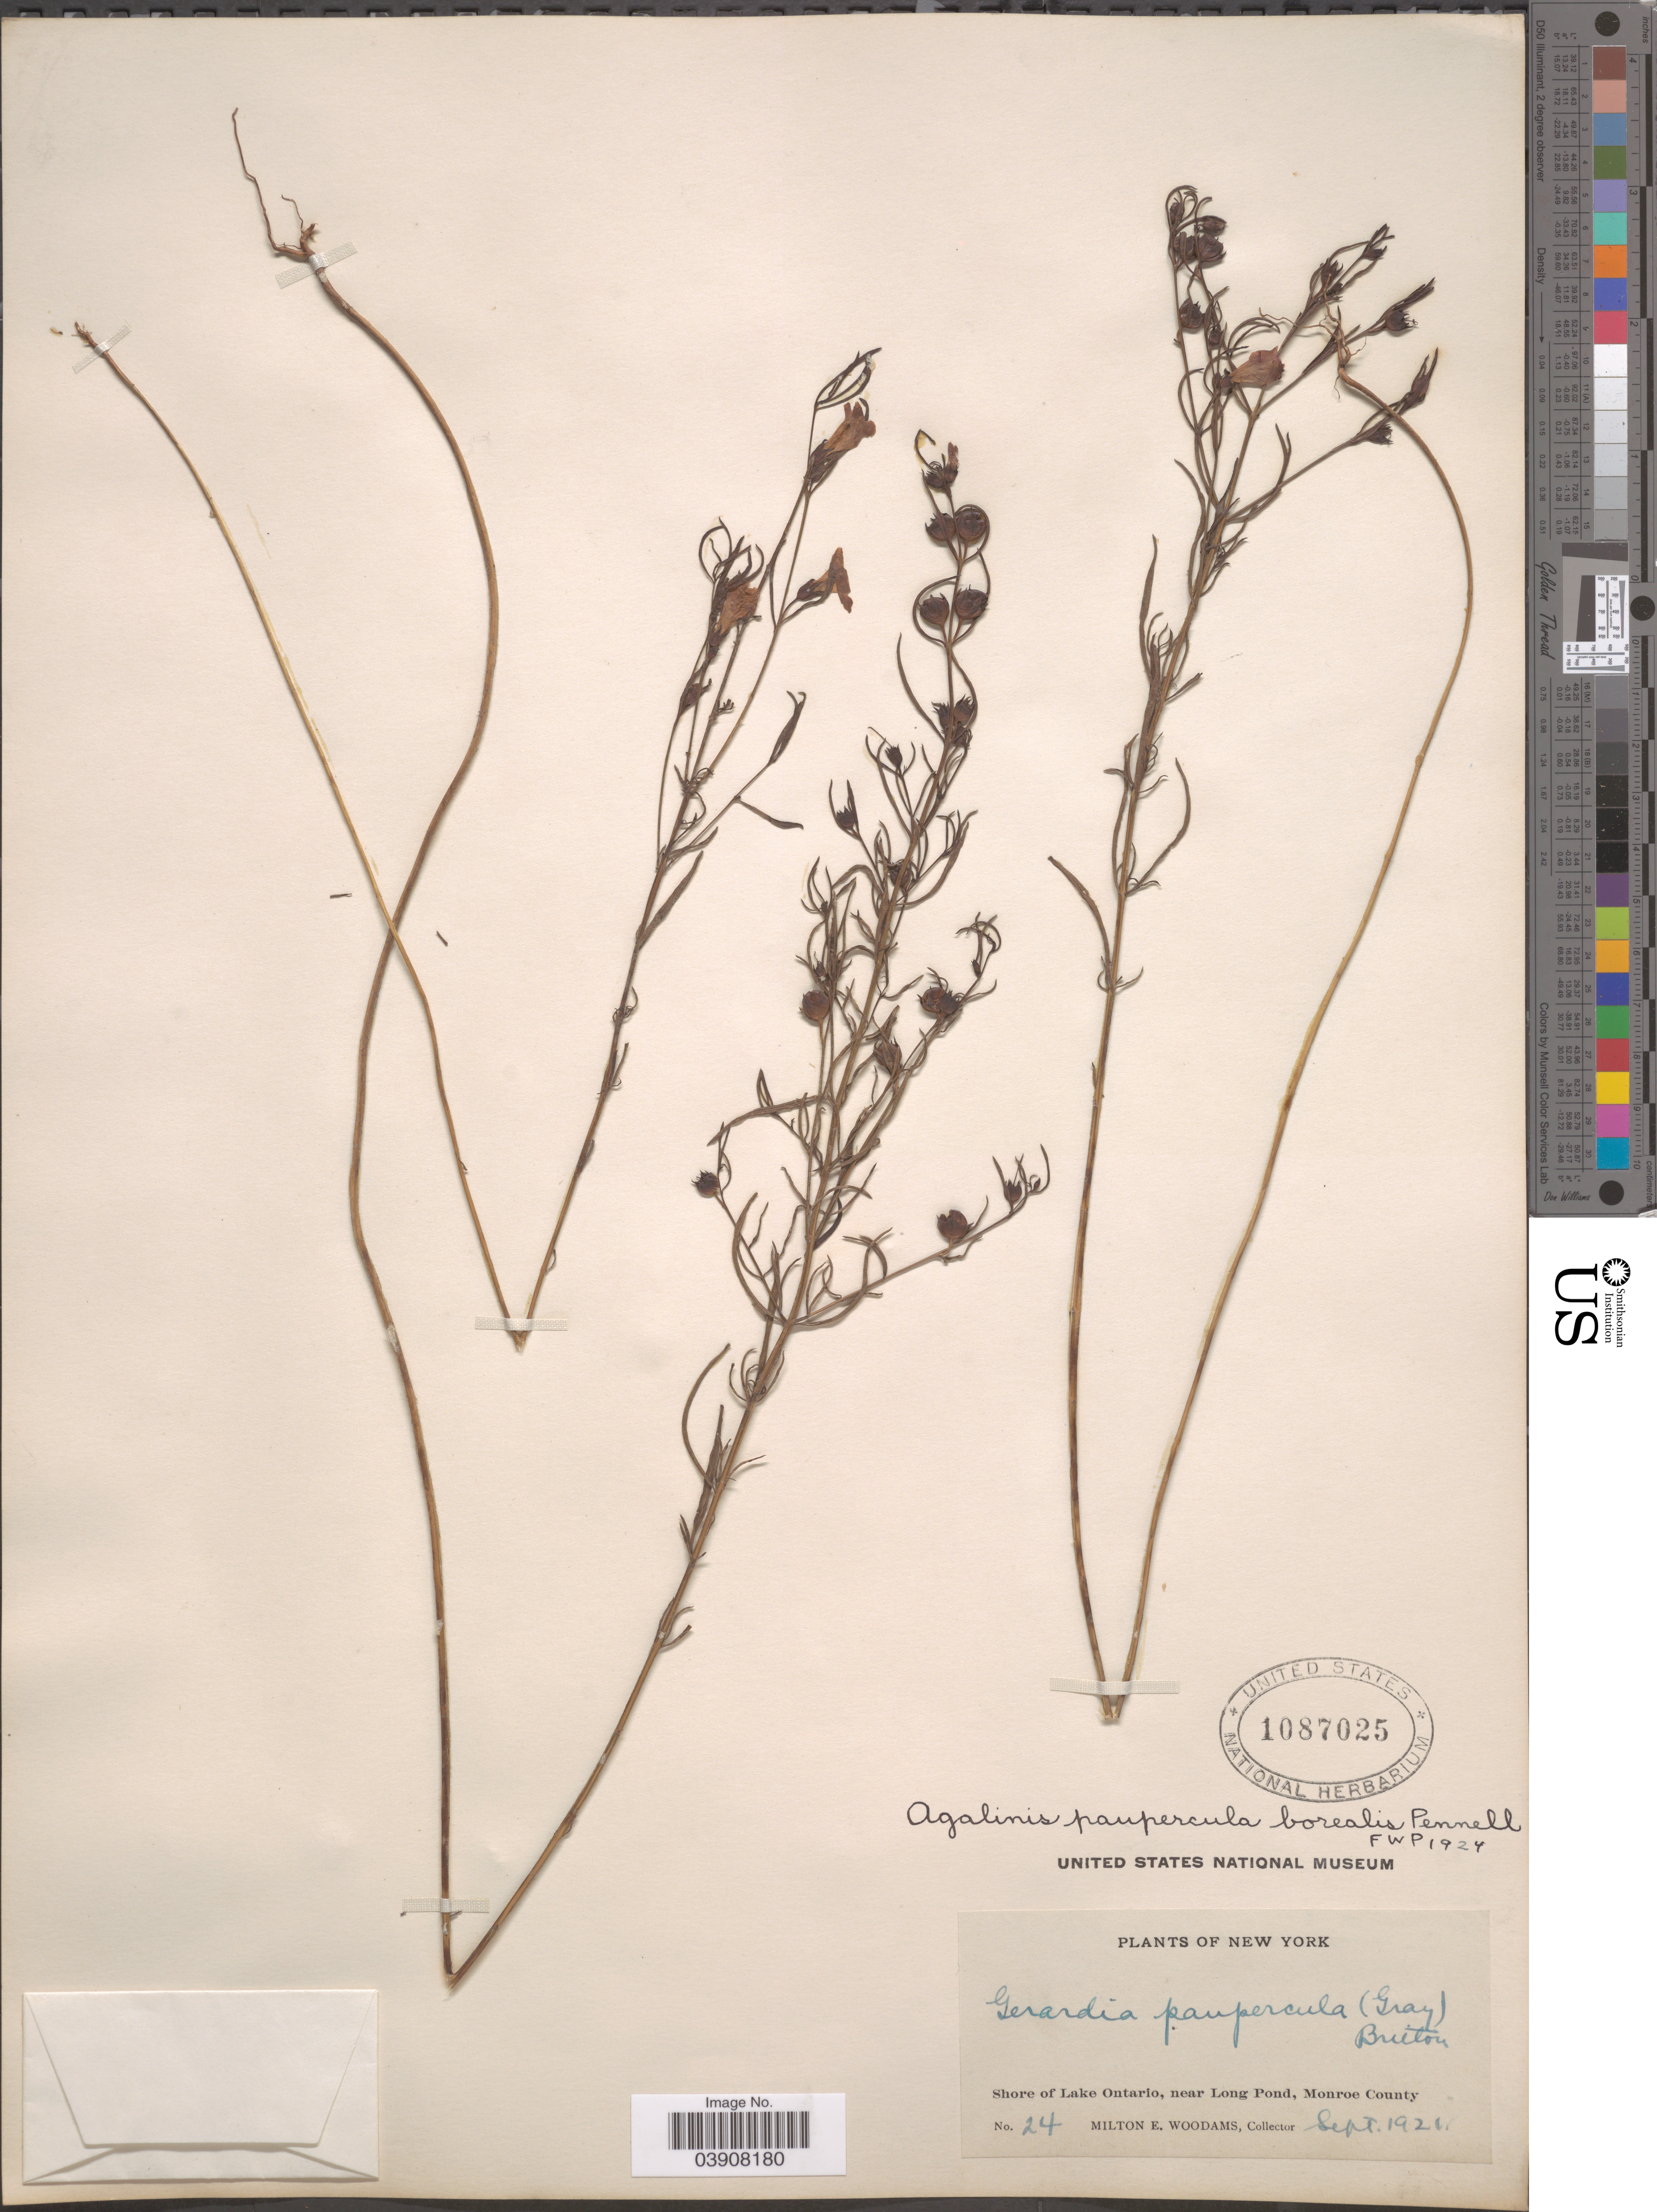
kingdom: Plantae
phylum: Tracheophyta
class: Magnoliopsida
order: Lamiales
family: Orobanchaceae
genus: Agalinis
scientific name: Agalinis paupercula var. borealis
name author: Pennell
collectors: M. Woodams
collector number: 24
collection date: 1921-09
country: United States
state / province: New York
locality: Shore of Lake Ontario, near Long Pond, Monroe County.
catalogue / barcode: US 1087025